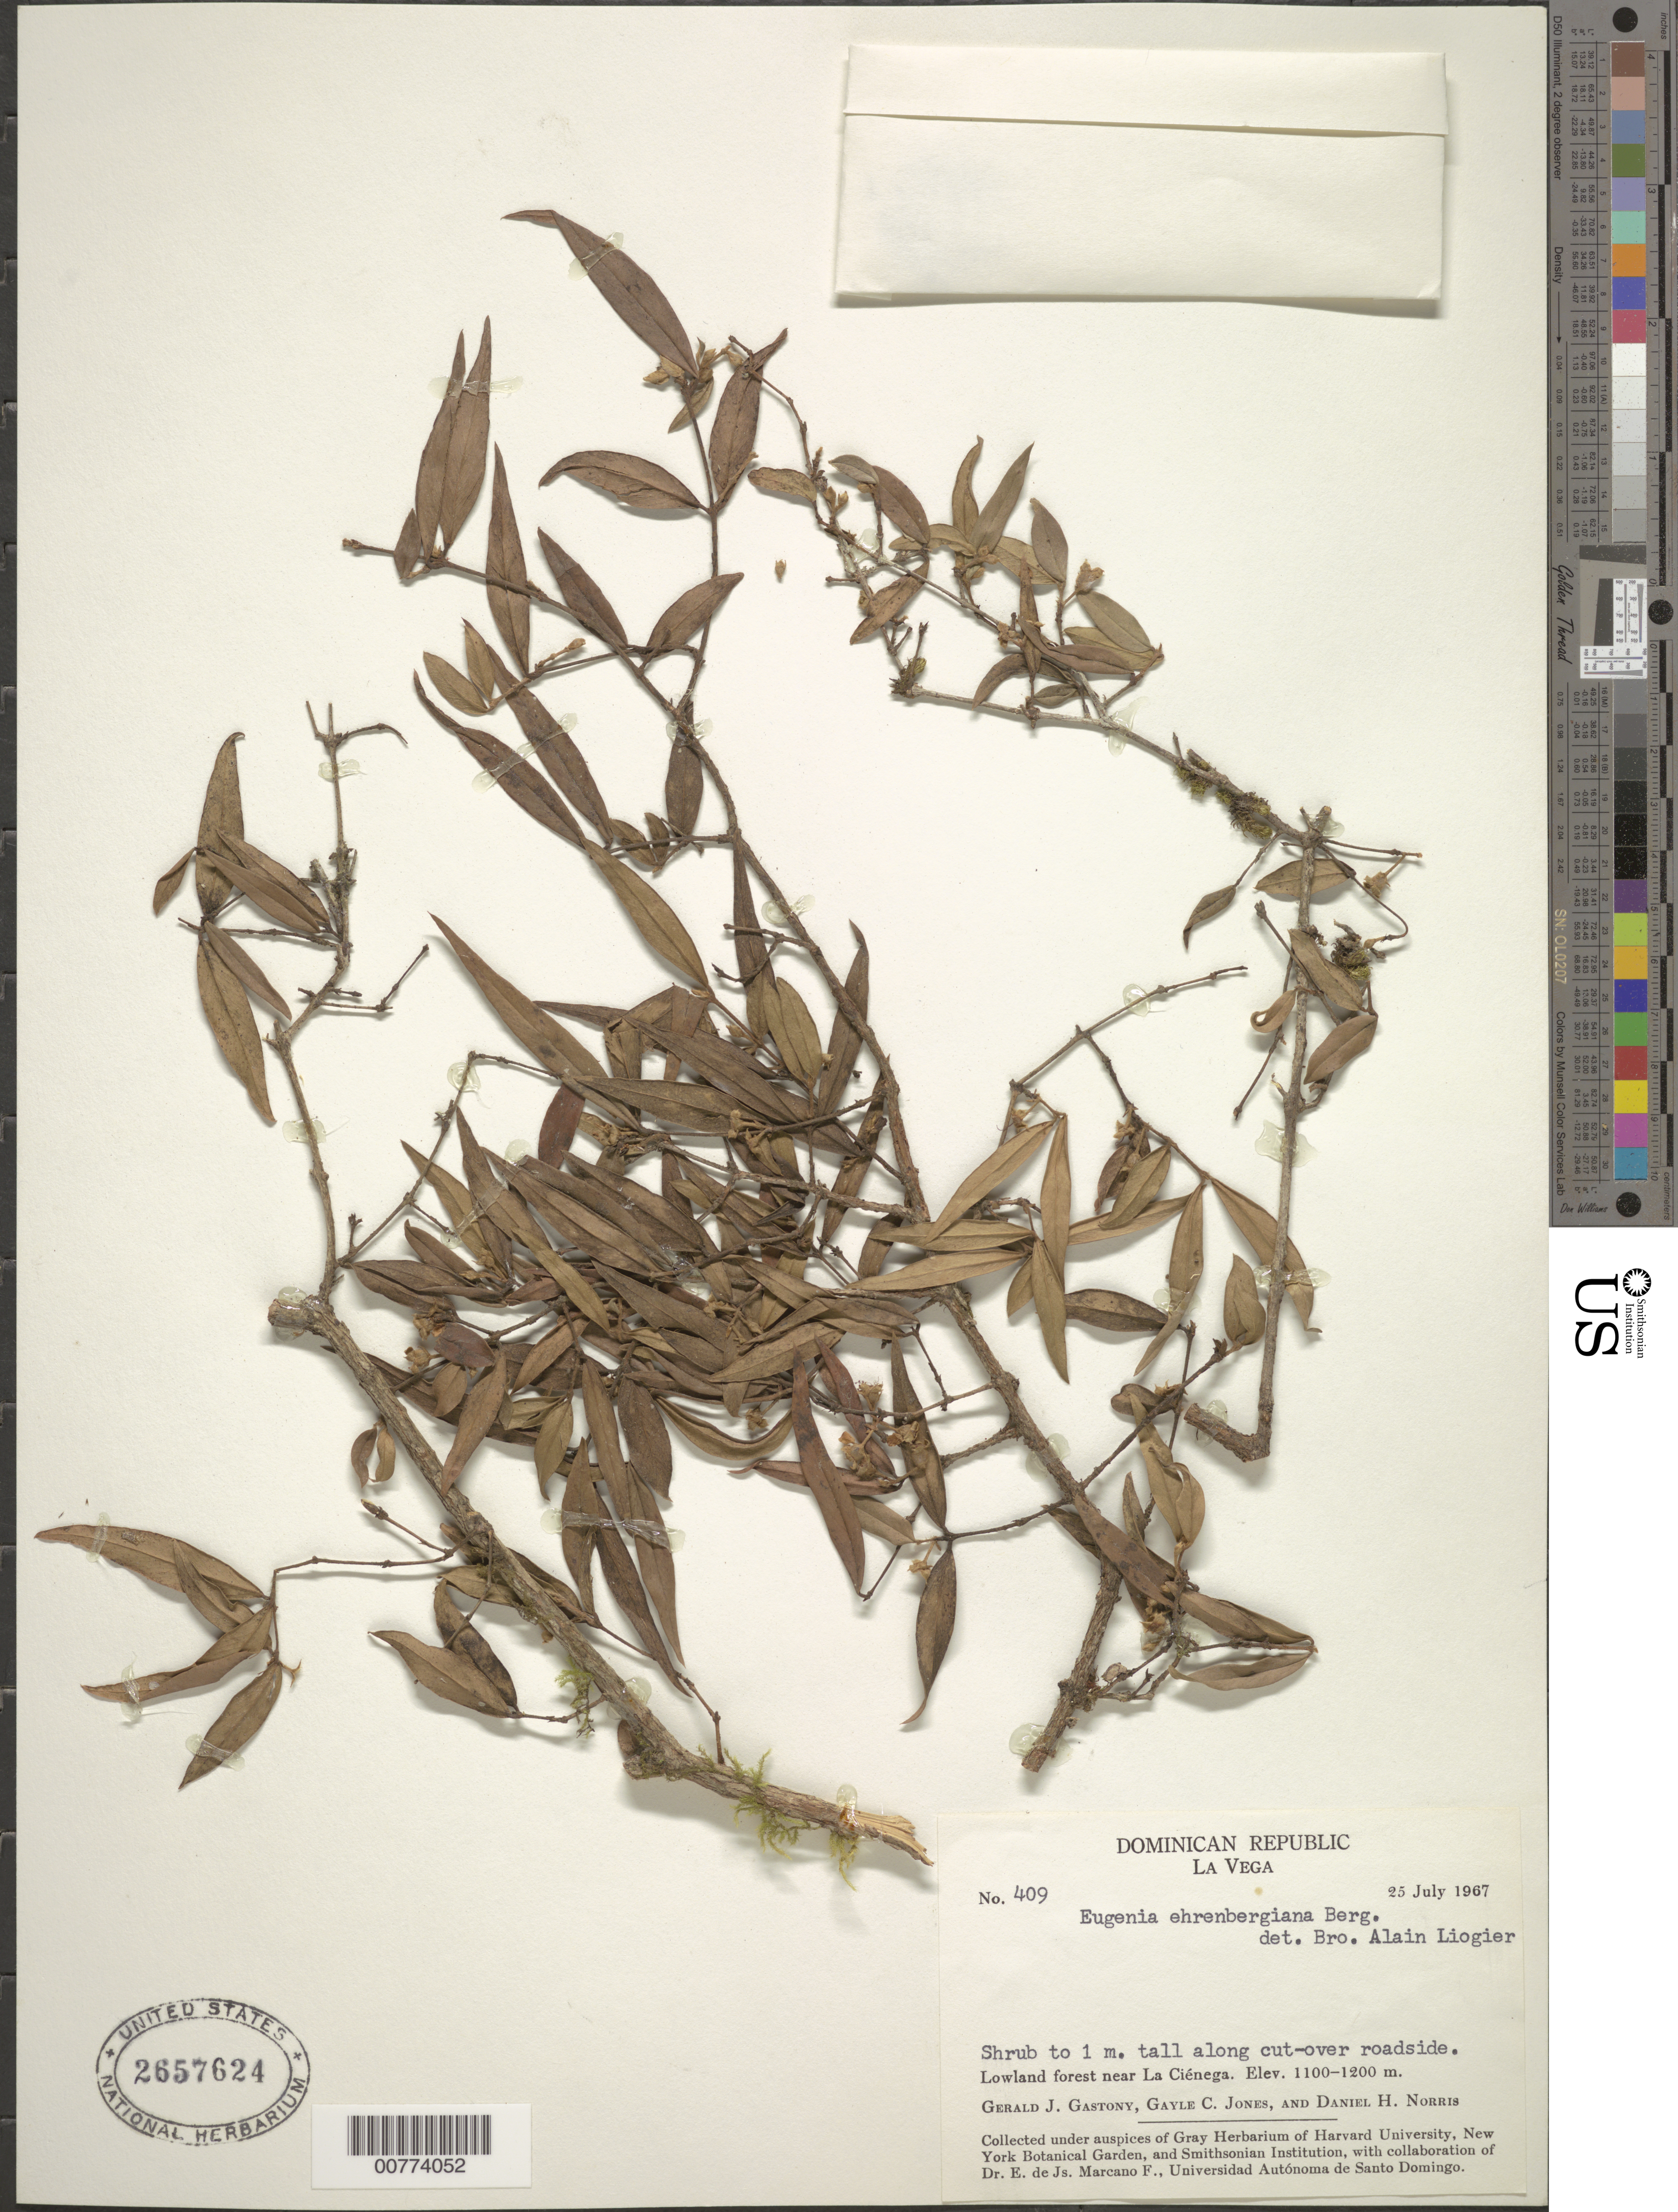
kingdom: Plantae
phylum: Tracheophyta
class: Magnoliopsida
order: Myrtales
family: Myrtaceae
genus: Eugenia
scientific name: Eugenia ehrenbergiana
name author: O. Berg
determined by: Liogier, Alain H.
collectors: G. Gastony, G. C. Jones & D. H. Norris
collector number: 409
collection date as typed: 25 Jul 1967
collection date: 1967-07-25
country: Dominican Republic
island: Hispaniola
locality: Near La Ciénega.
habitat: Lowland forest, along cut-over roadside.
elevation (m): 1100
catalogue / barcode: US 2657624